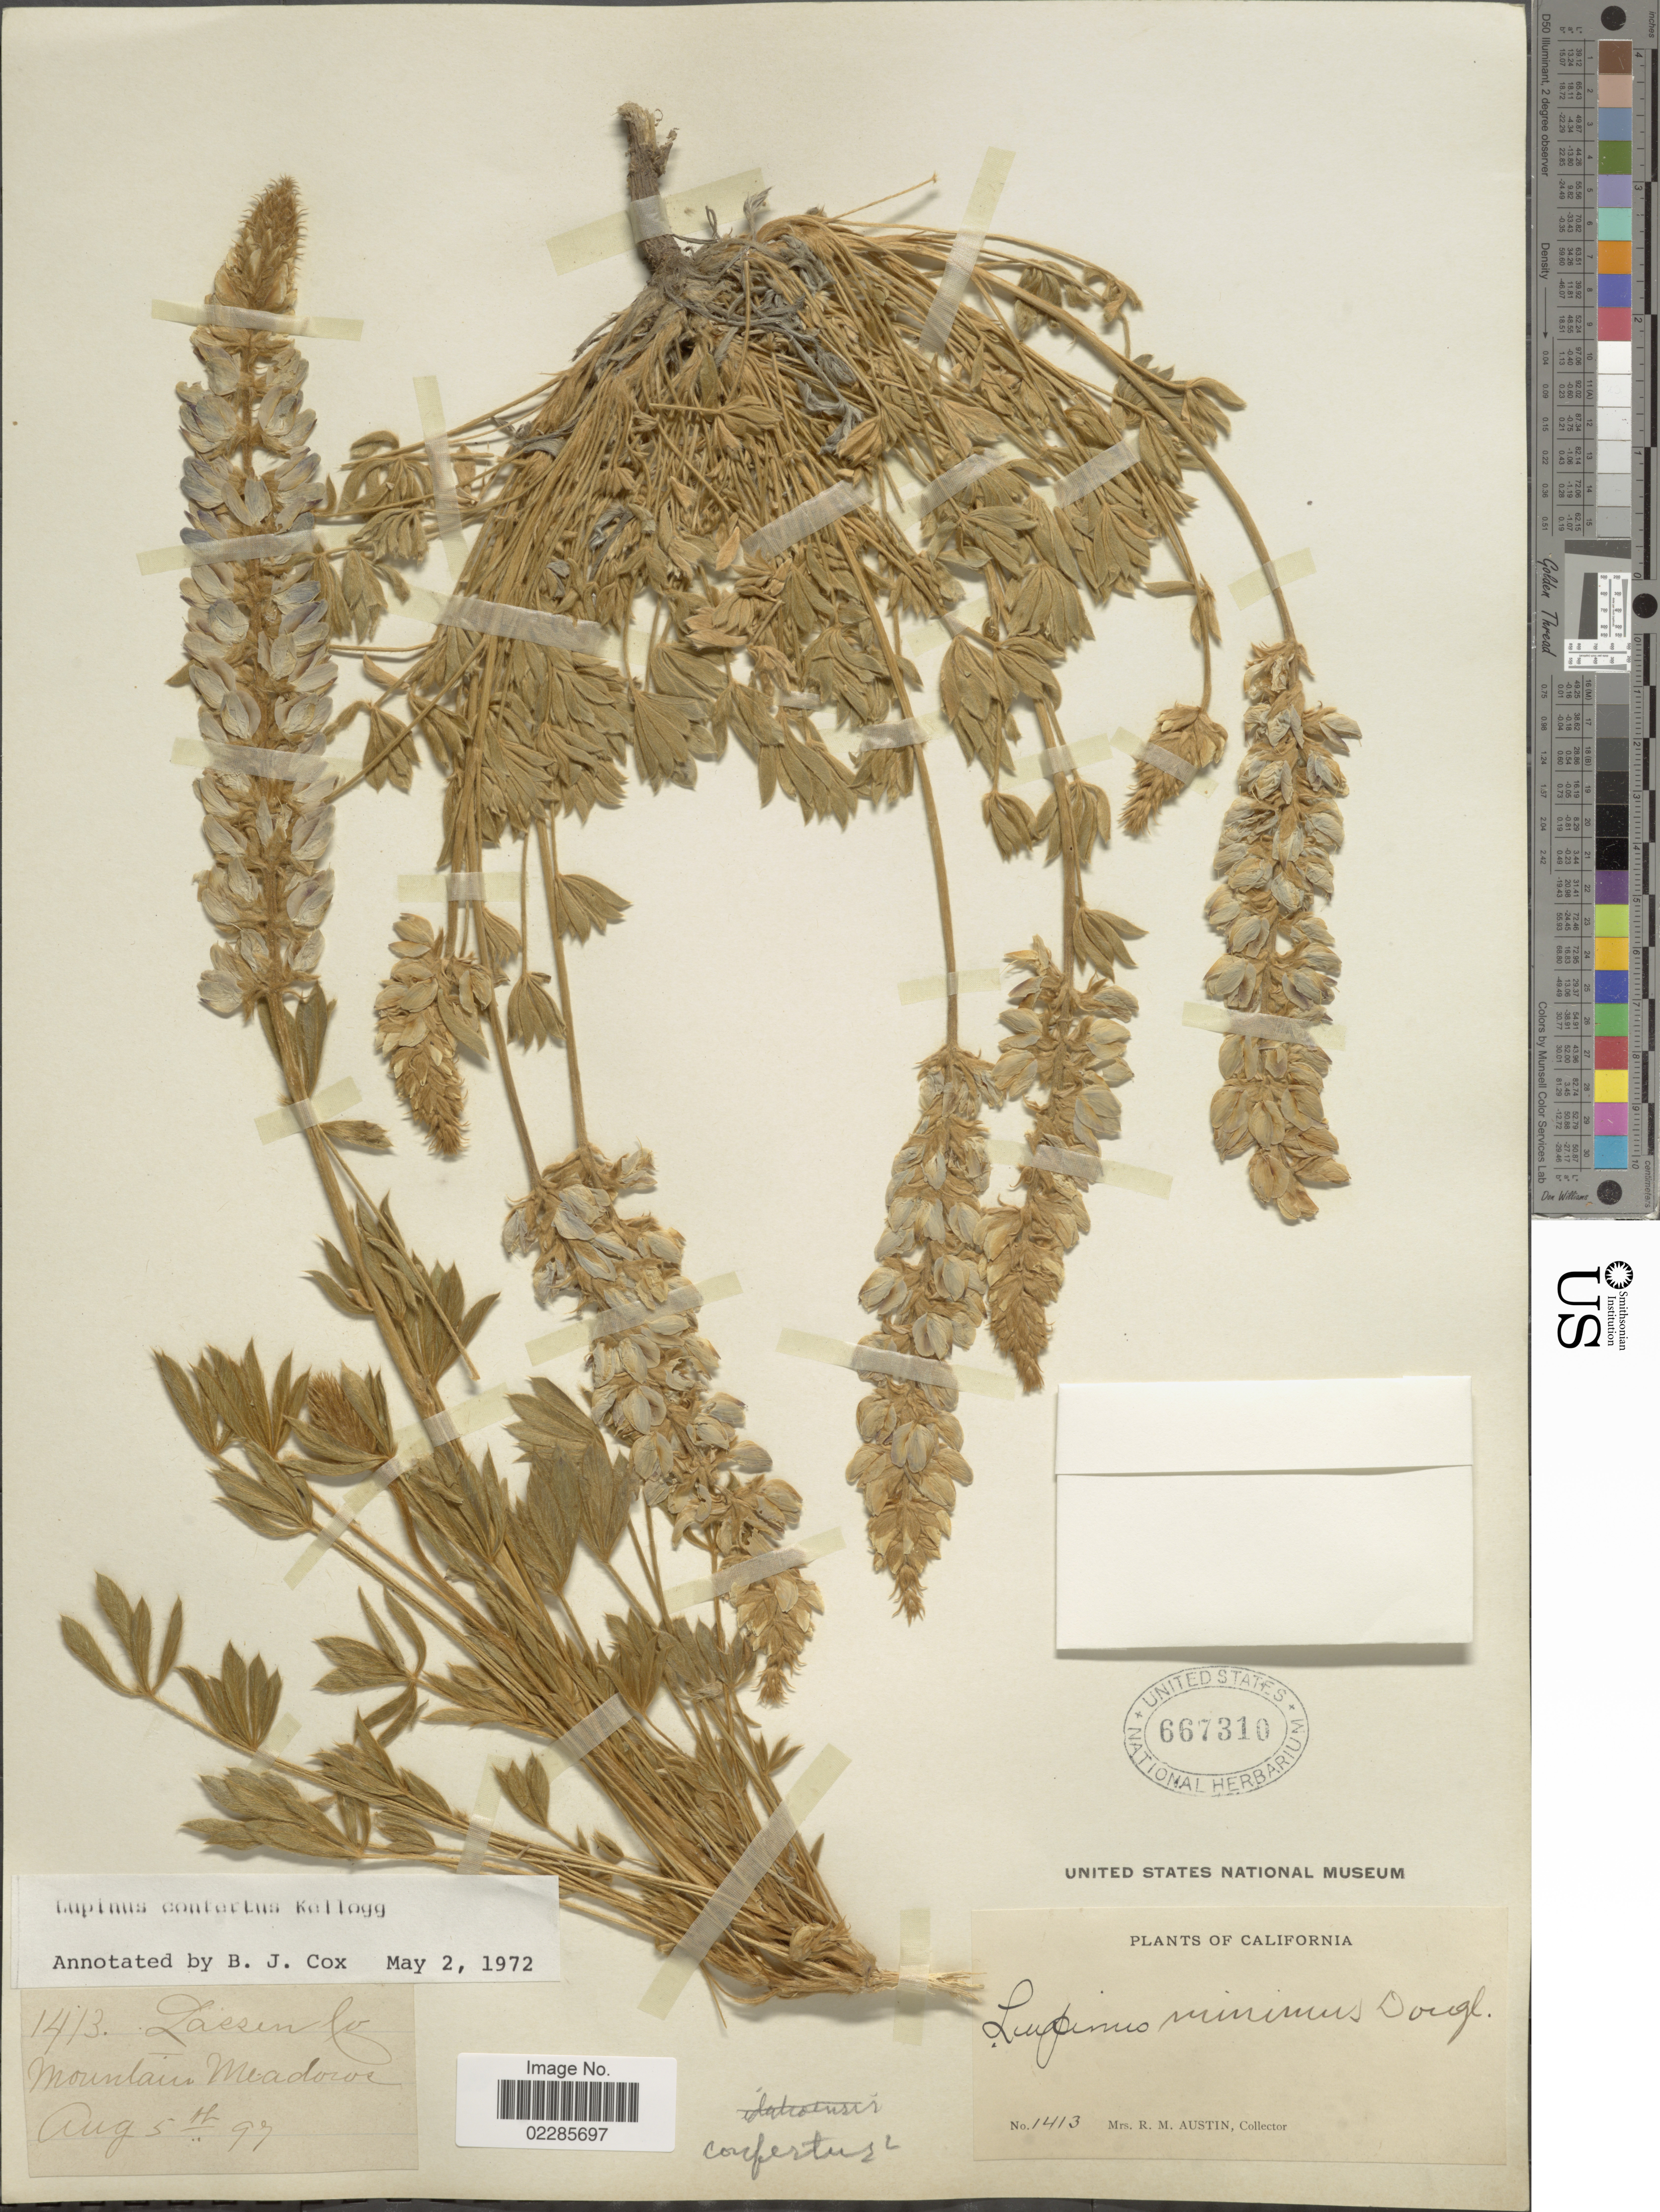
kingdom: Plantae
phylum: Tracheophyta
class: Magnoliopsida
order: Fabales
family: Fabaceae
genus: Lupinus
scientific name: Lupinus confertus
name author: Kellogg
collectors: R. Austin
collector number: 1413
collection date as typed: Transcribed d/m/y: 5/8/97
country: United States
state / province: California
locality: Mountains Meadow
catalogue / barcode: US 667310